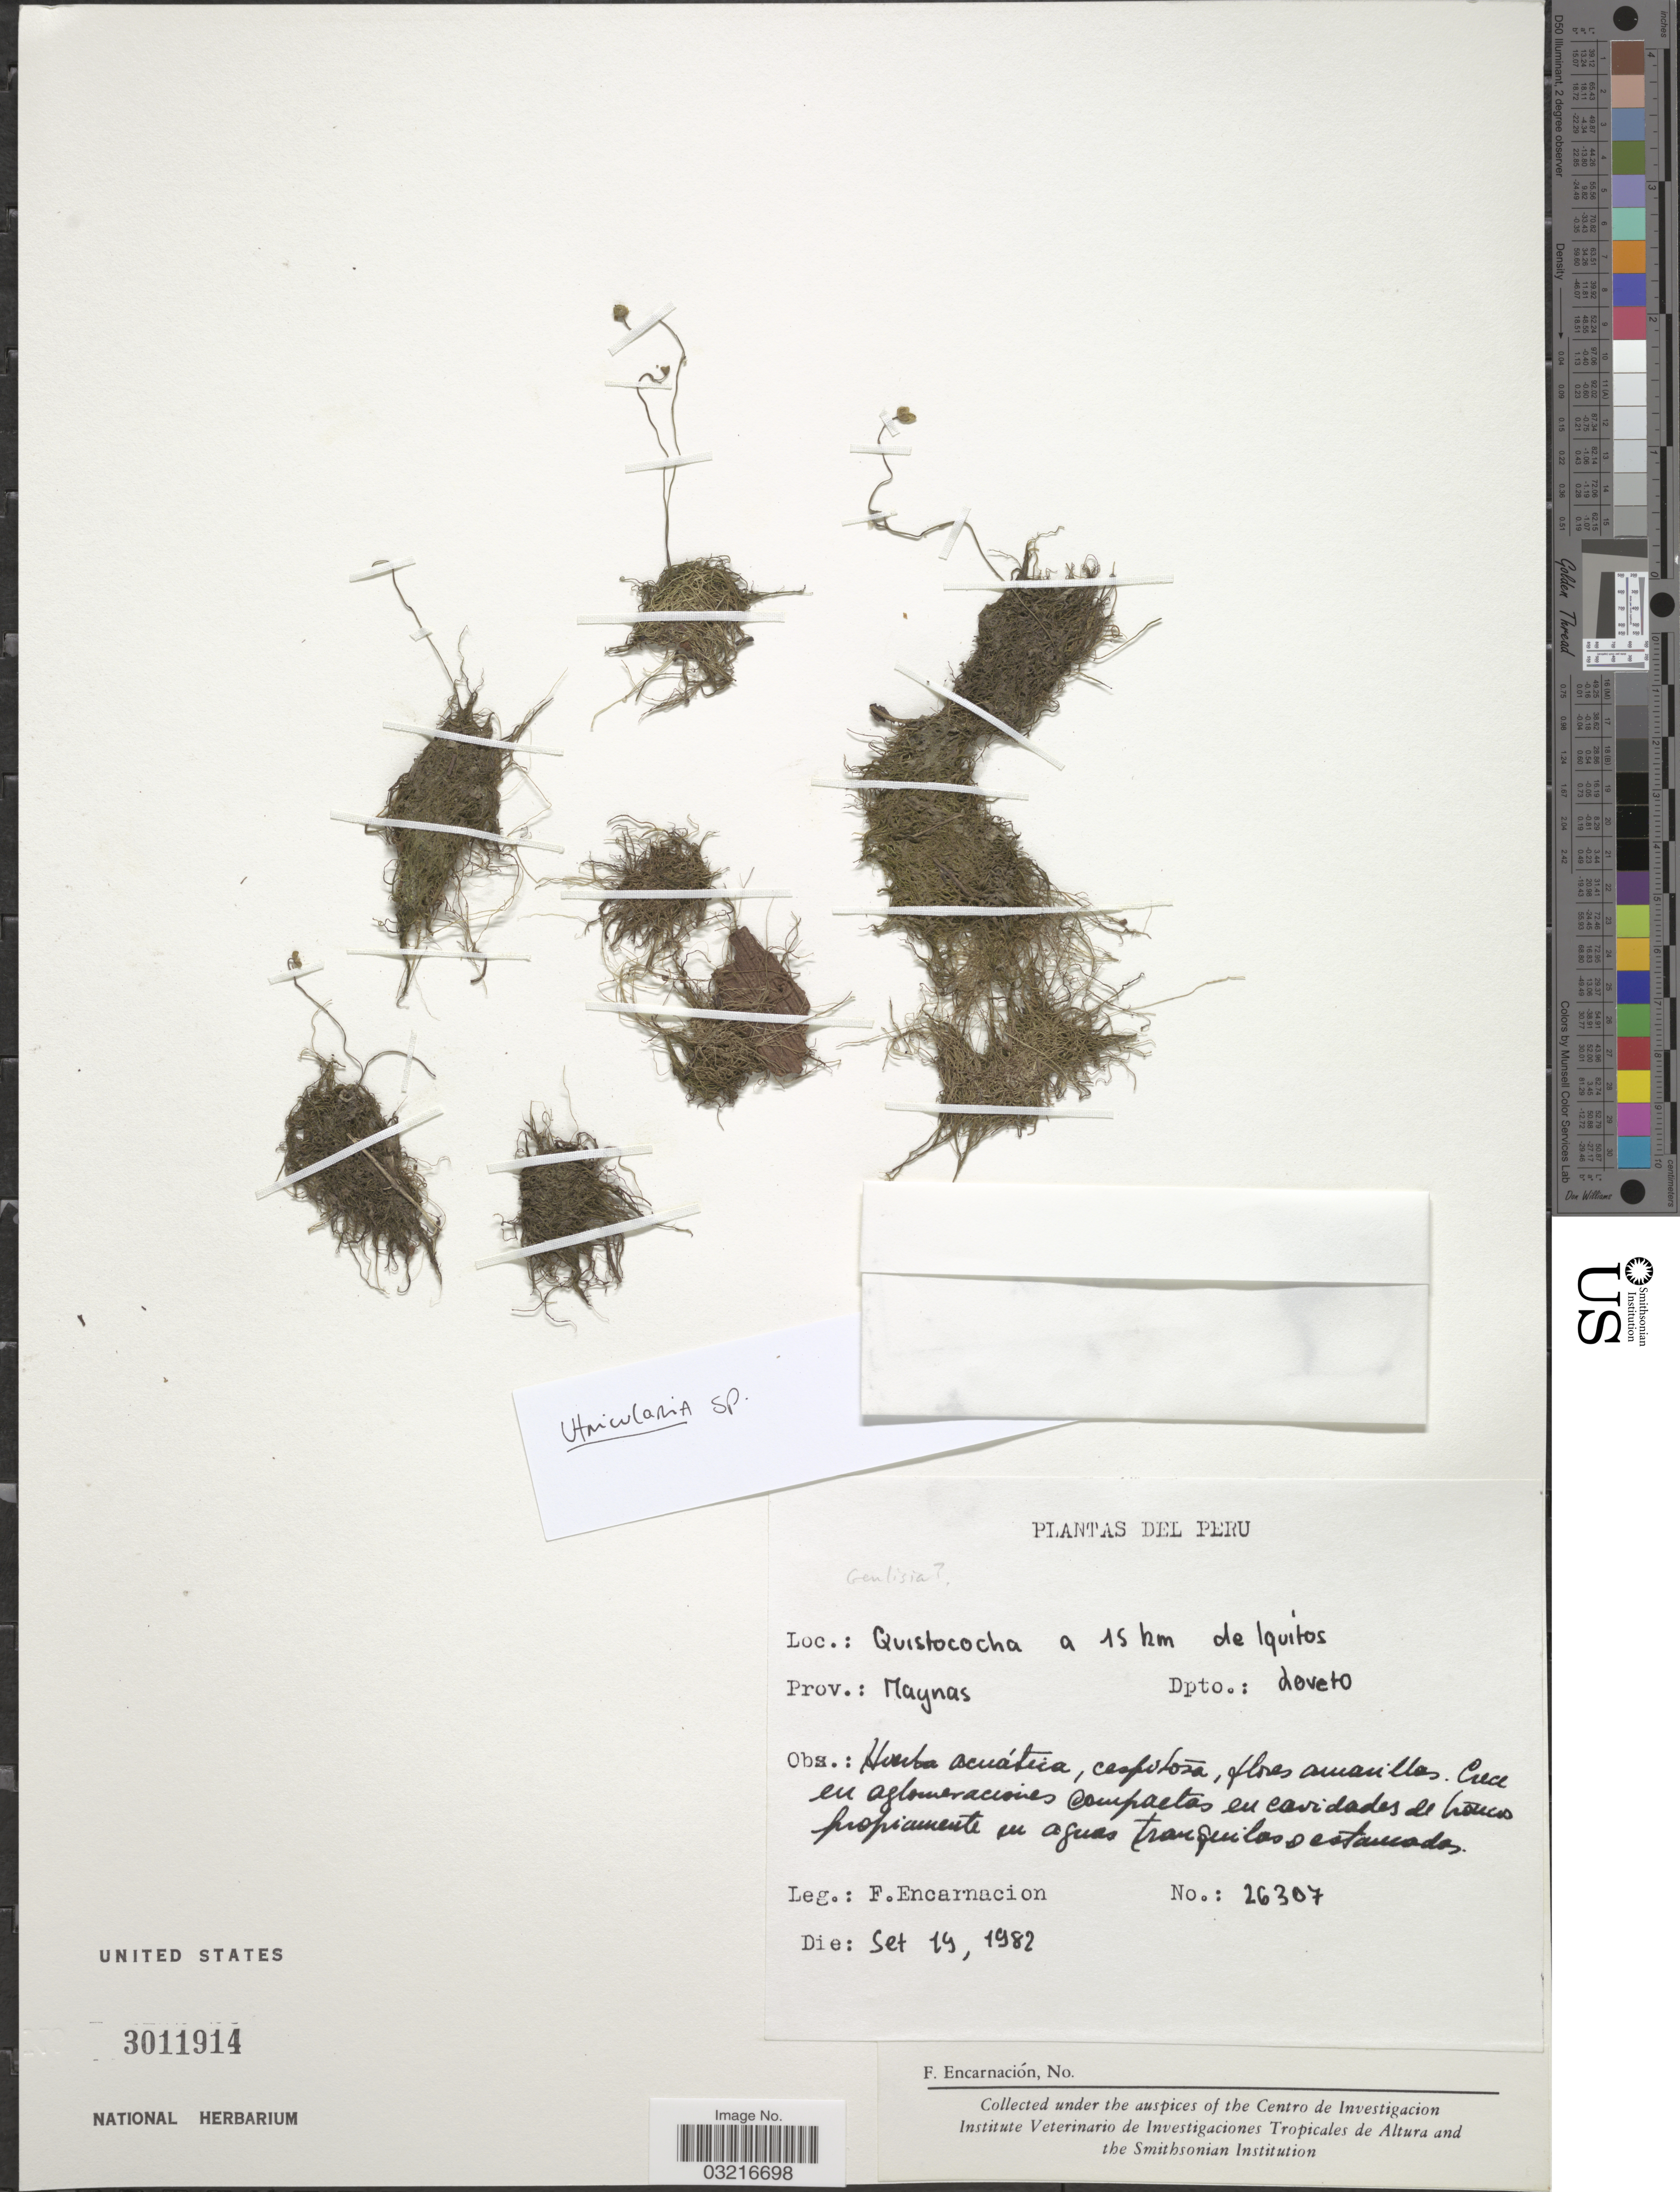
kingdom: Plantae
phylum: Tracheophyta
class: Magnoliopsida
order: Lamiales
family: Lentibulariaceae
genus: Utricularia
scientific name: Utricularia sp.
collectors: F. Encarnación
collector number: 26307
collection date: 1982-09-19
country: Peru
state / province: Loreto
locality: Quistococha a 15 km de Iquitos, Prov.: Maynas, Dpto.: Loreto.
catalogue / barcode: US 3011914